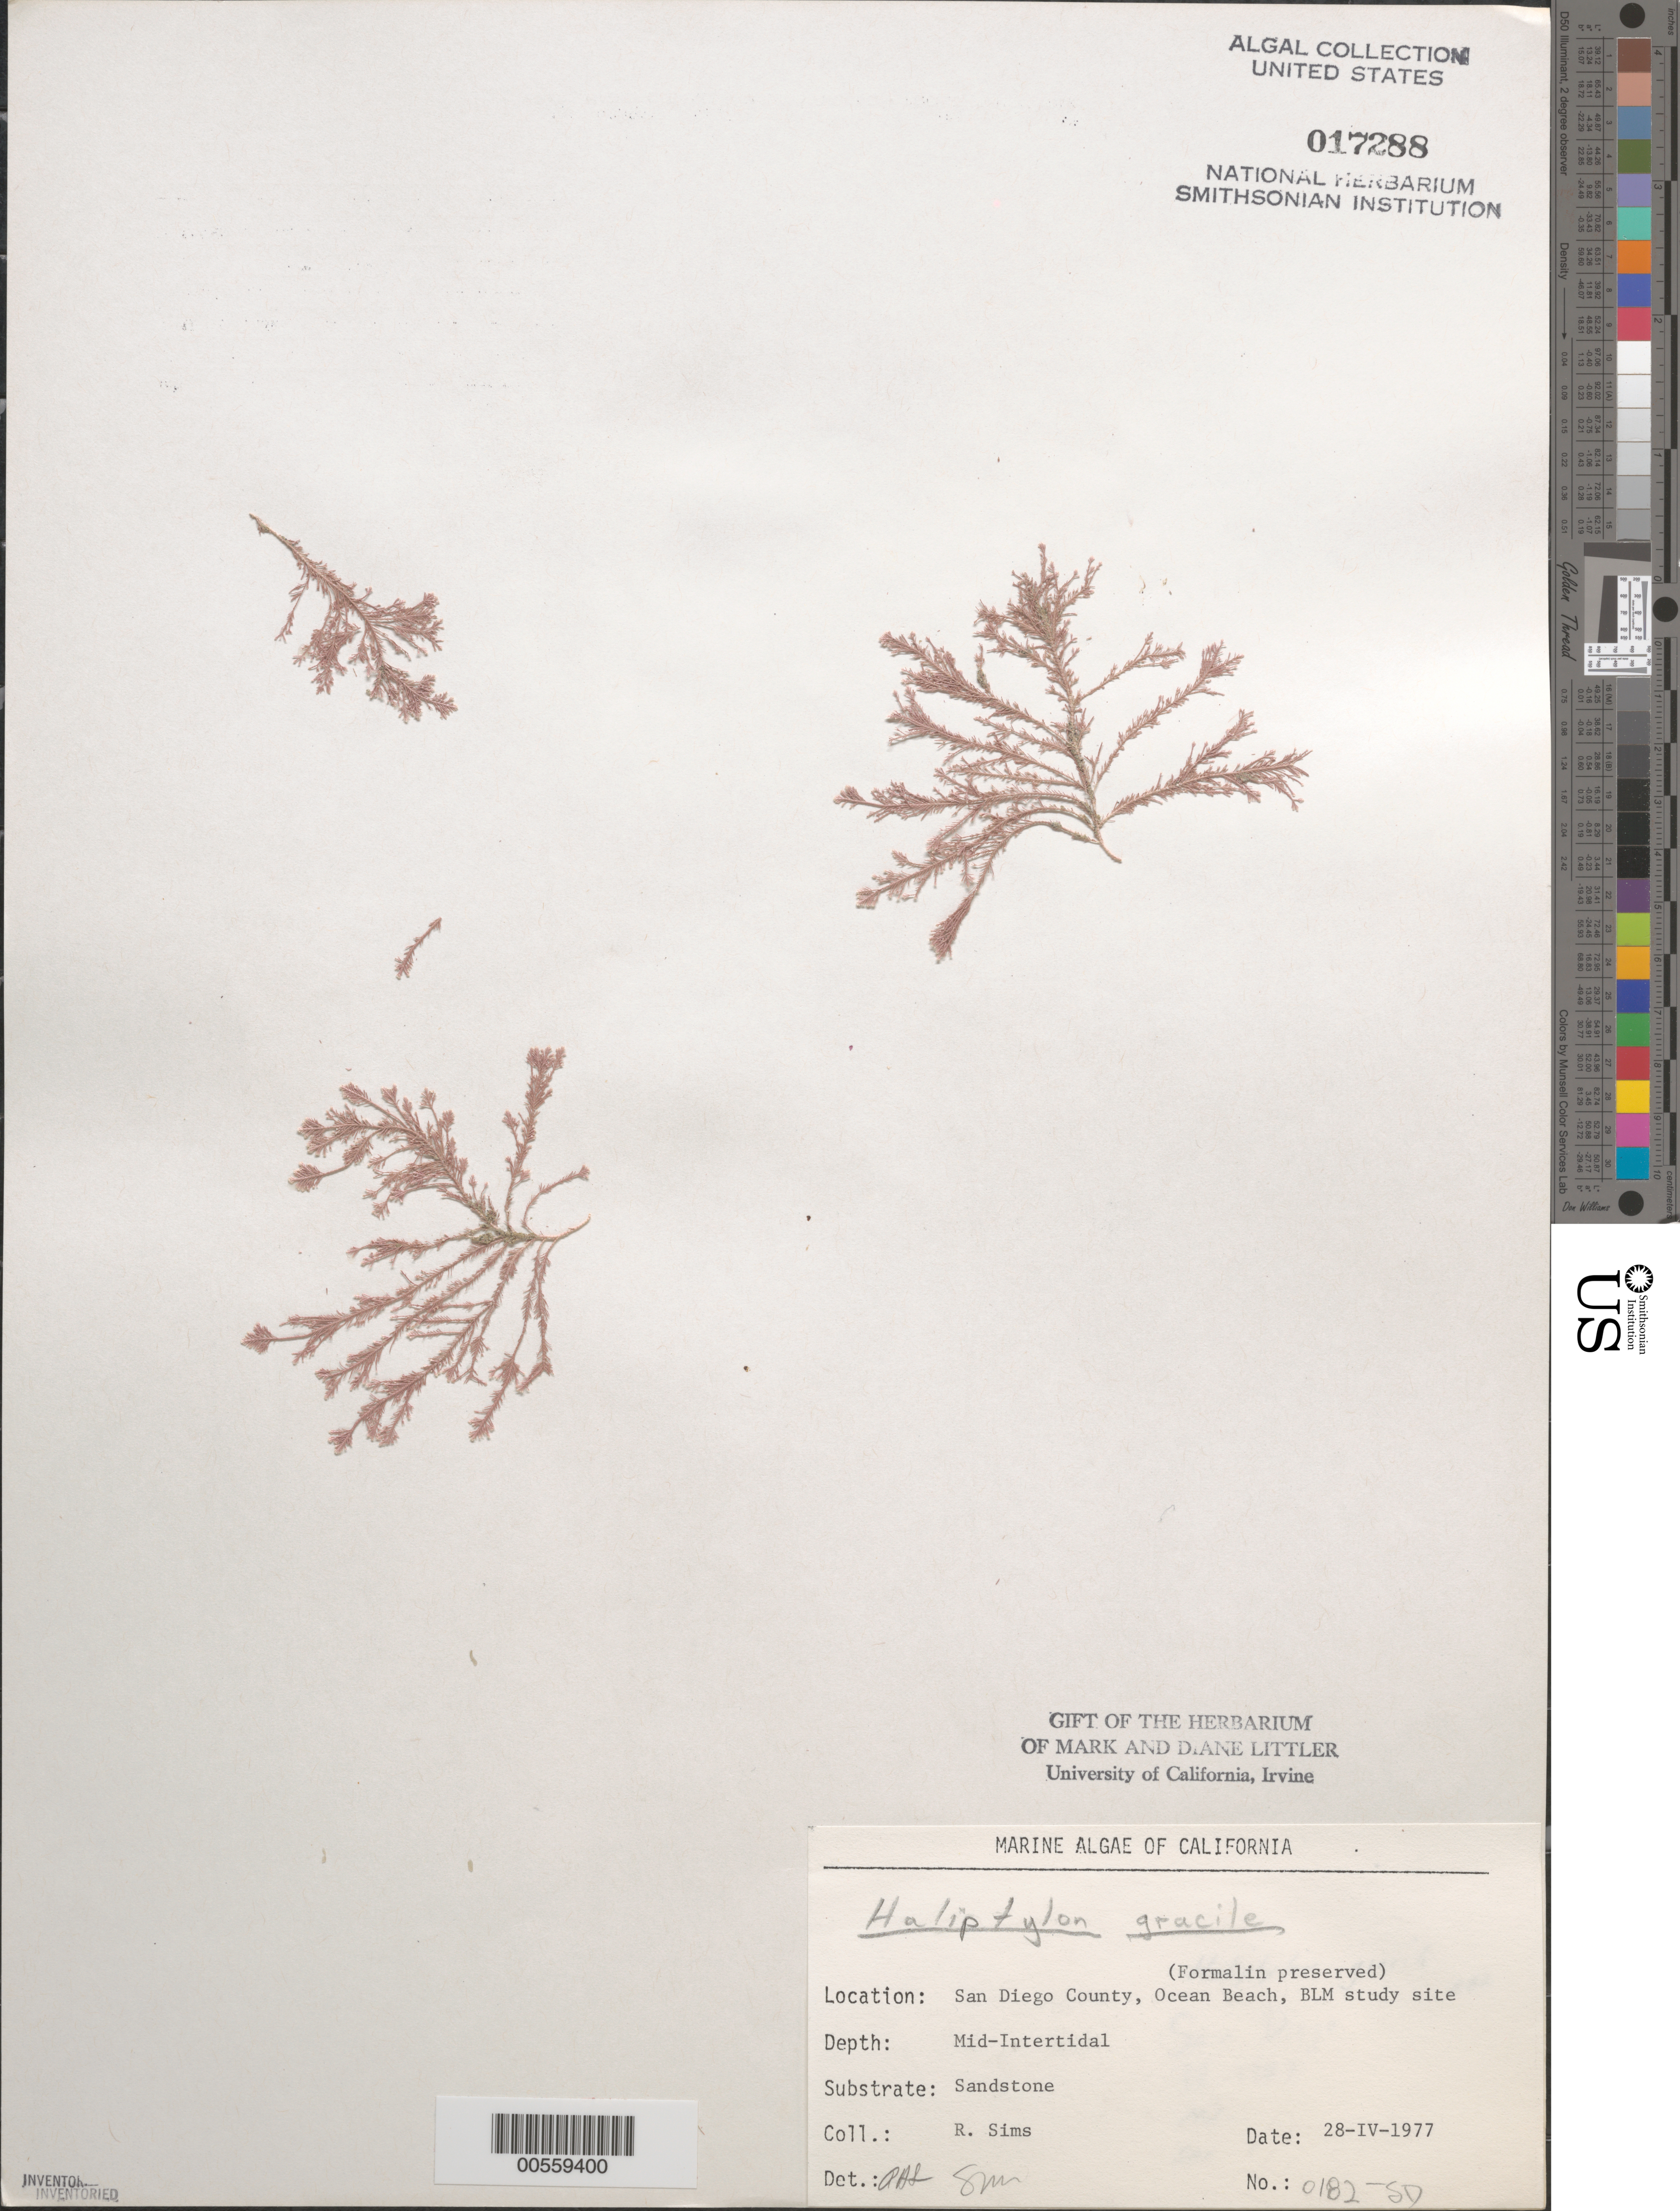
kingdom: Plantae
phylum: Rhodophyta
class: Florideophyceae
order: Corallinales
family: Corallinaceae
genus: Jania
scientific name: Jania rosea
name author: (Lam.) Decne.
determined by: Algae name updating Project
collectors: R. H. Sims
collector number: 0182-sd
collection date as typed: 28 Apr 1977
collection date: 1977-04-28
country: United States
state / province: California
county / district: San Diego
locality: Ocean Beach, end of Del Monte Street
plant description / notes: BLM-SOCALBIGHT Rocky Intertidal Survey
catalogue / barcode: US 17288